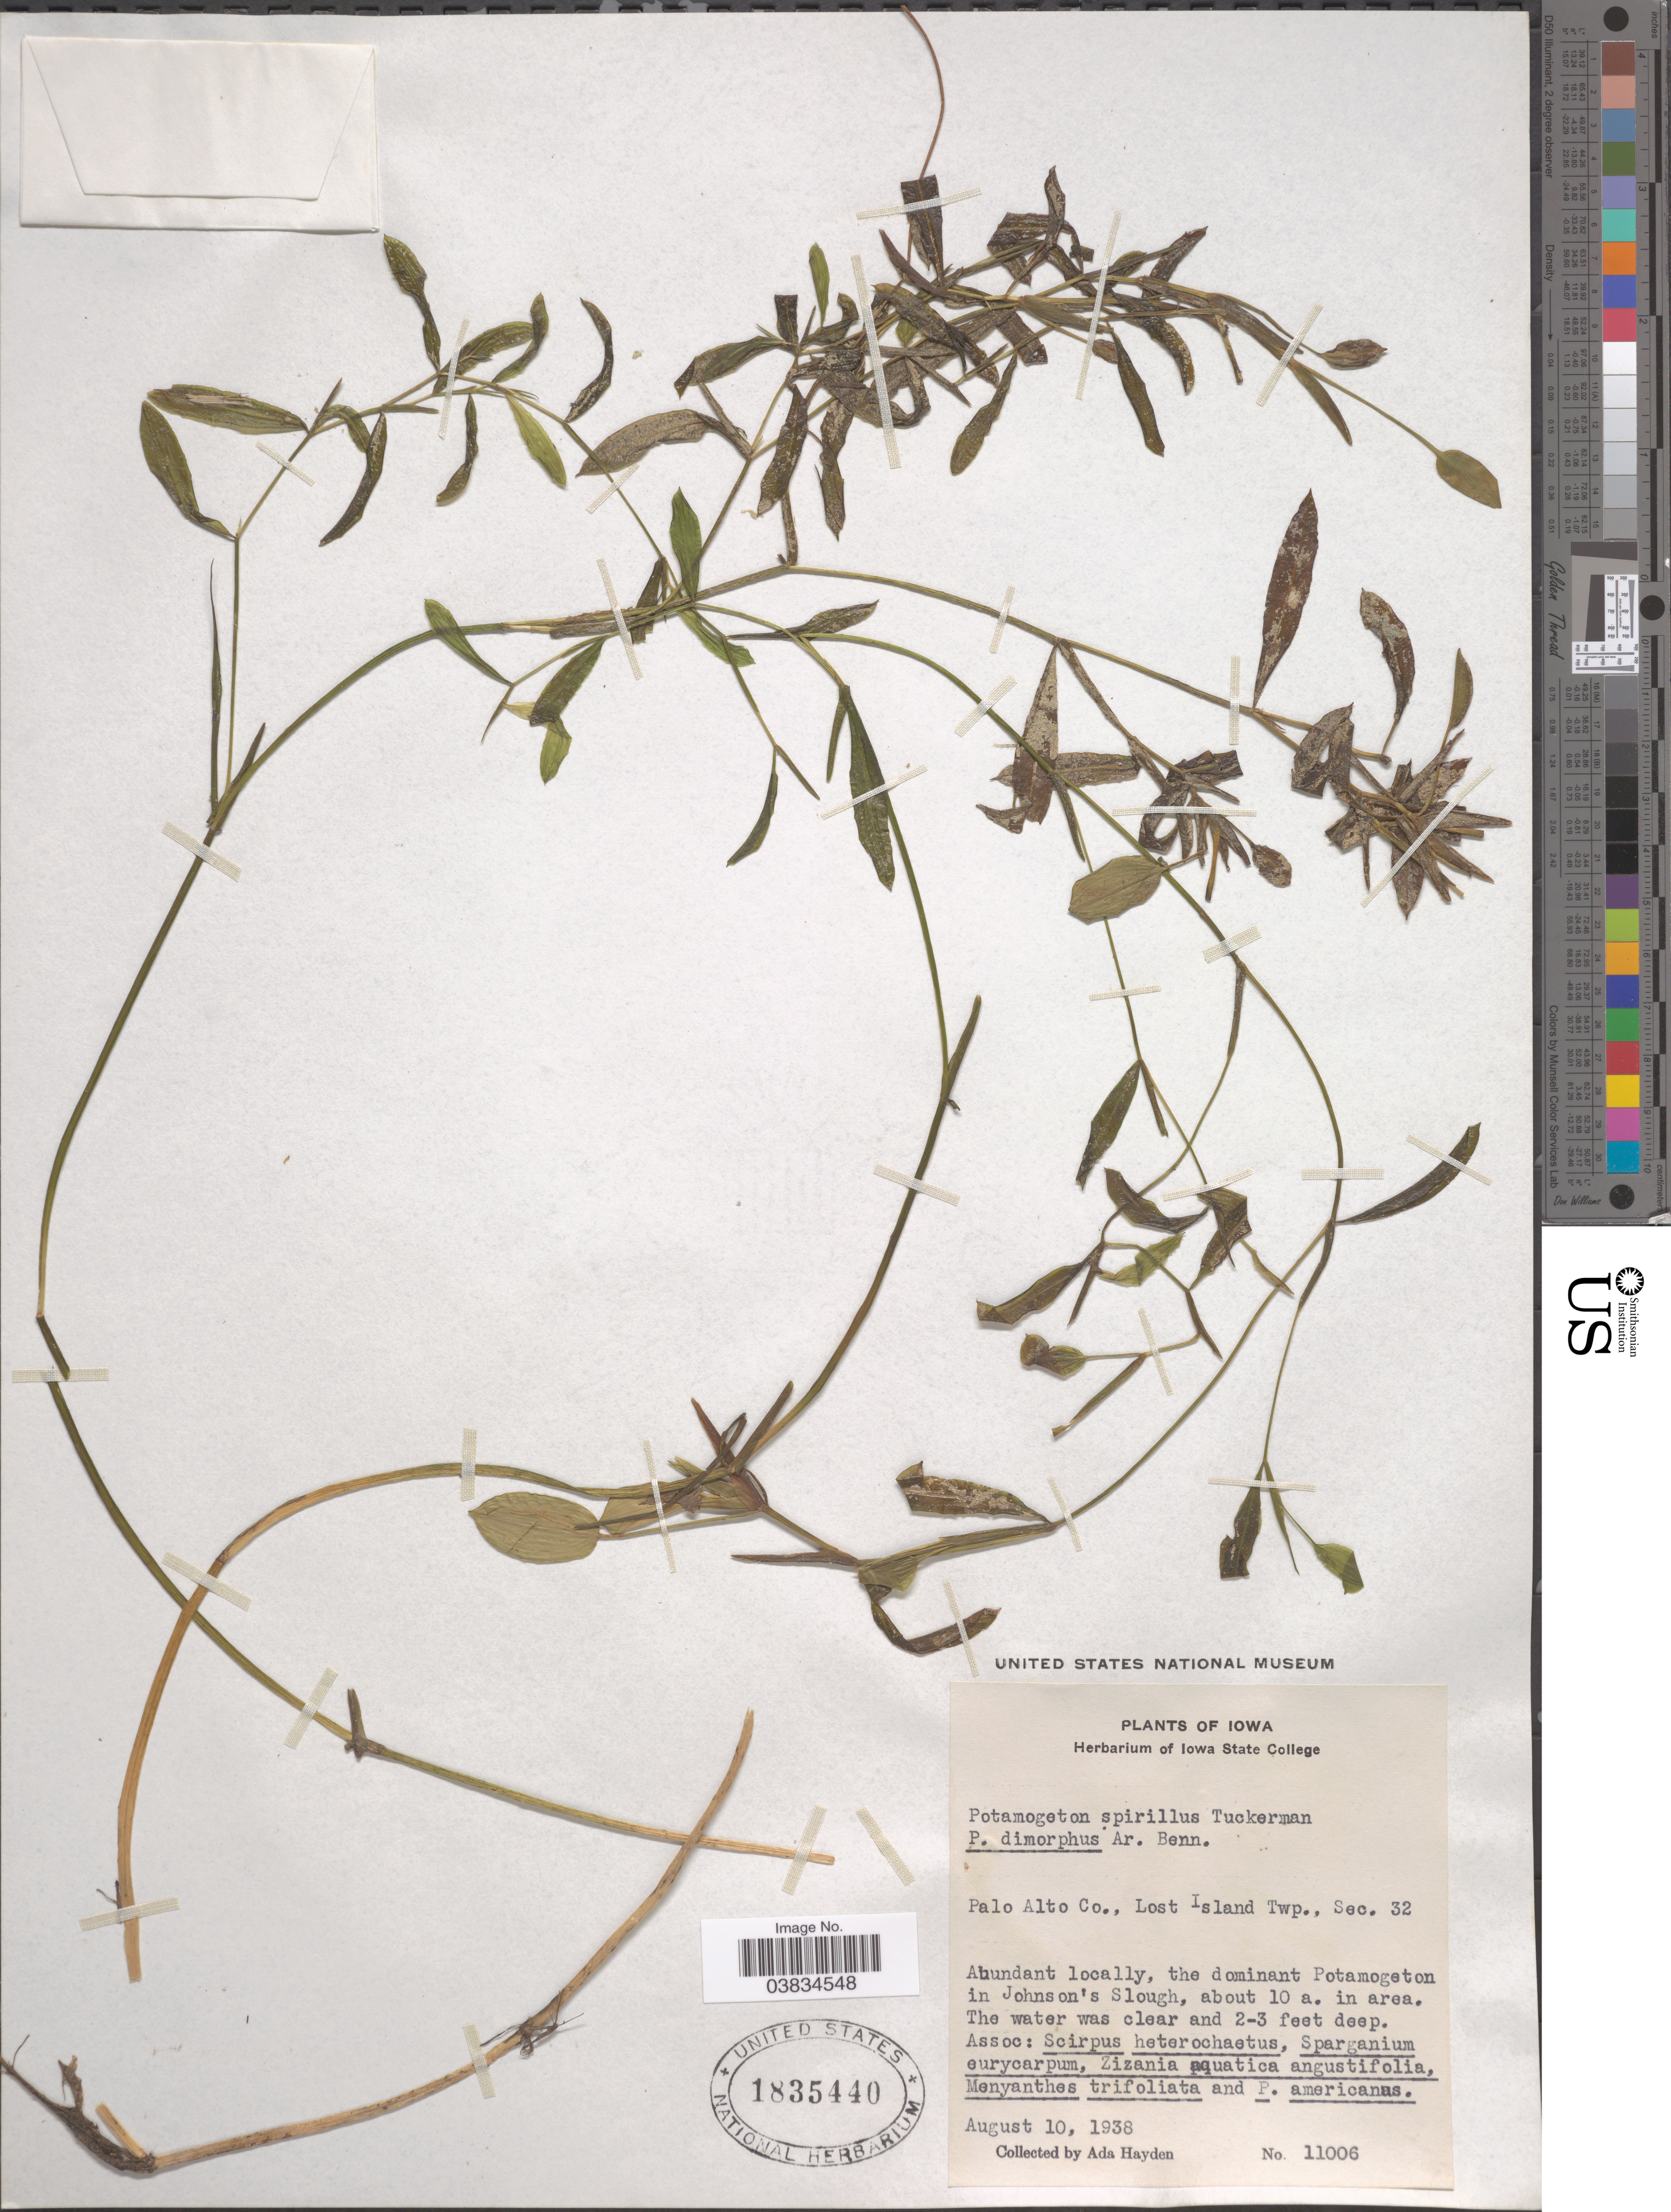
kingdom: Plantae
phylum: Tracheophyta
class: Liliopsida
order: Alismatales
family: Potamogetonaceae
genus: Potamogeton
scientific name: Potamogeton gramineus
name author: L.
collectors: Ada Hayden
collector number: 11006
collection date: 1938-08-10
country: United States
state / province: Iowa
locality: Palo Alto Co., Lost Island Twp., Sec. 32.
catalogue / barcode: US 1835440